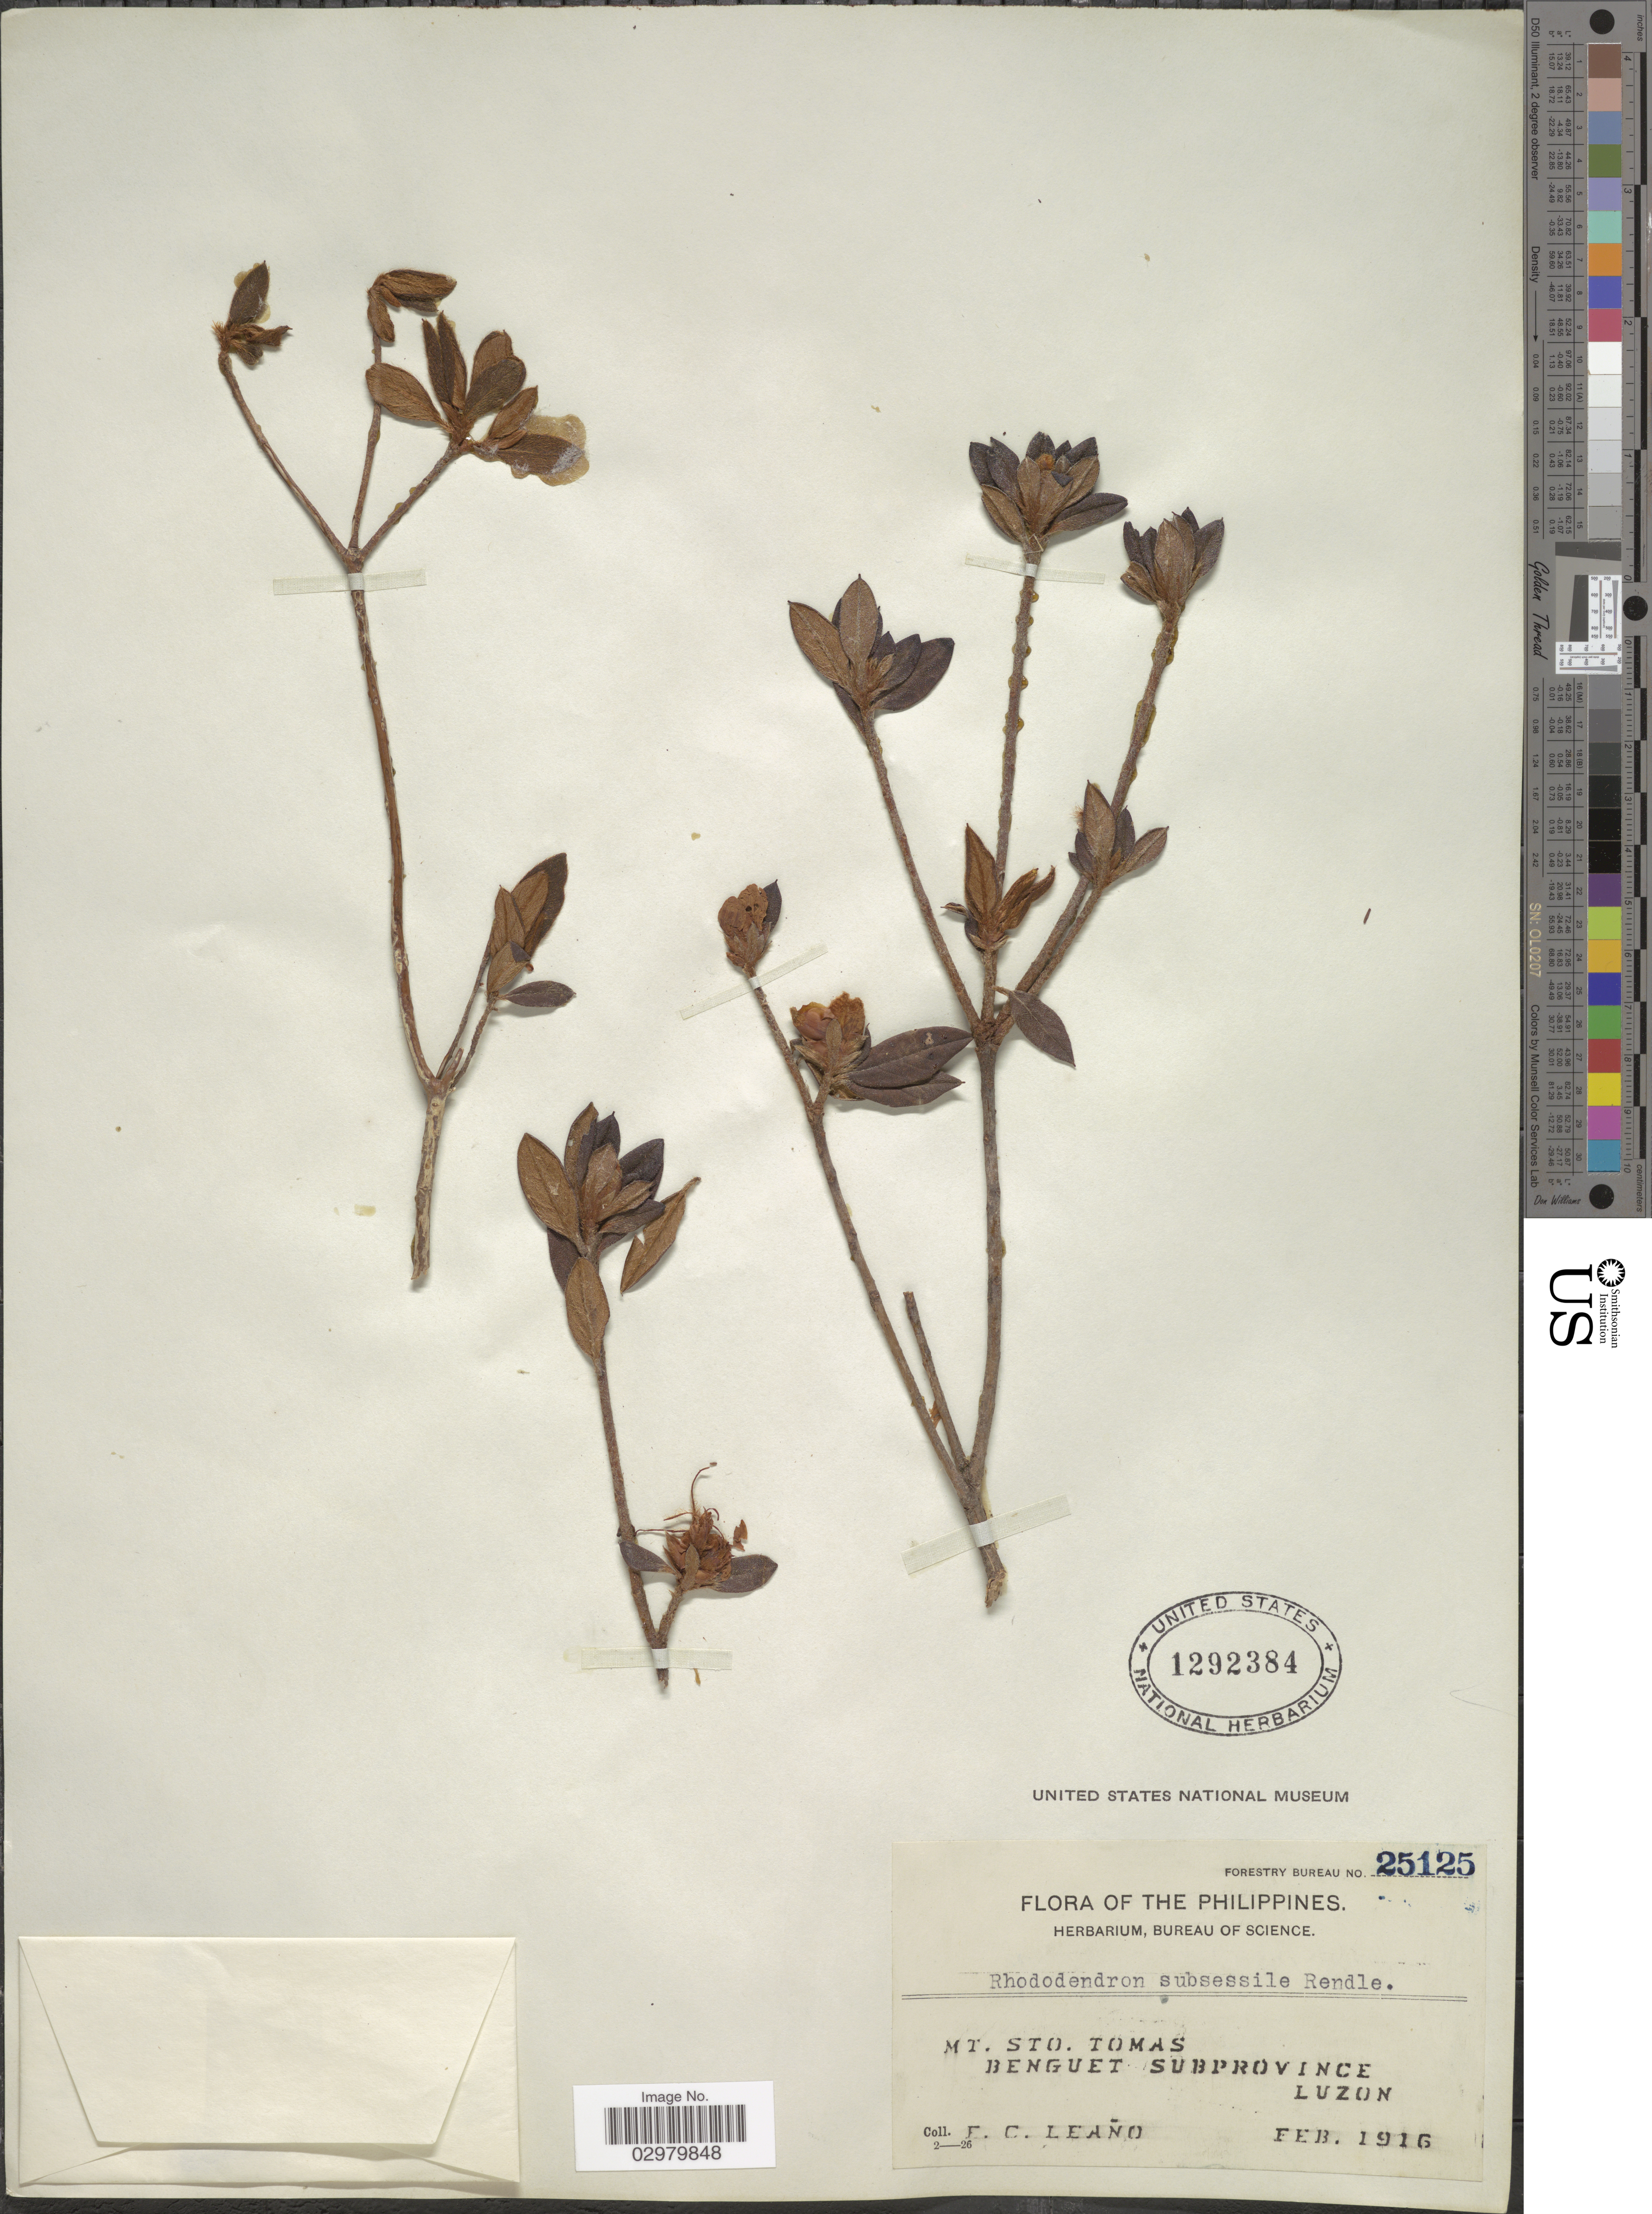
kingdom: Plantae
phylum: Tracheophyta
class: Magnoliopsida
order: Ericales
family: Ericaceae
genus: Rhododendron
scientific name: Rhododendron subsessile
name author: Rendle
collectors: E. Leano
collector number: Forestry Bureau25125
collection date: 1916-02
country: Philippines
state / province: Cordillera (Administrative Region)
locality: Mt. Sto. Tomas, Benguet Subprovince, Luzon.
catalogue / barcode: US 1292384